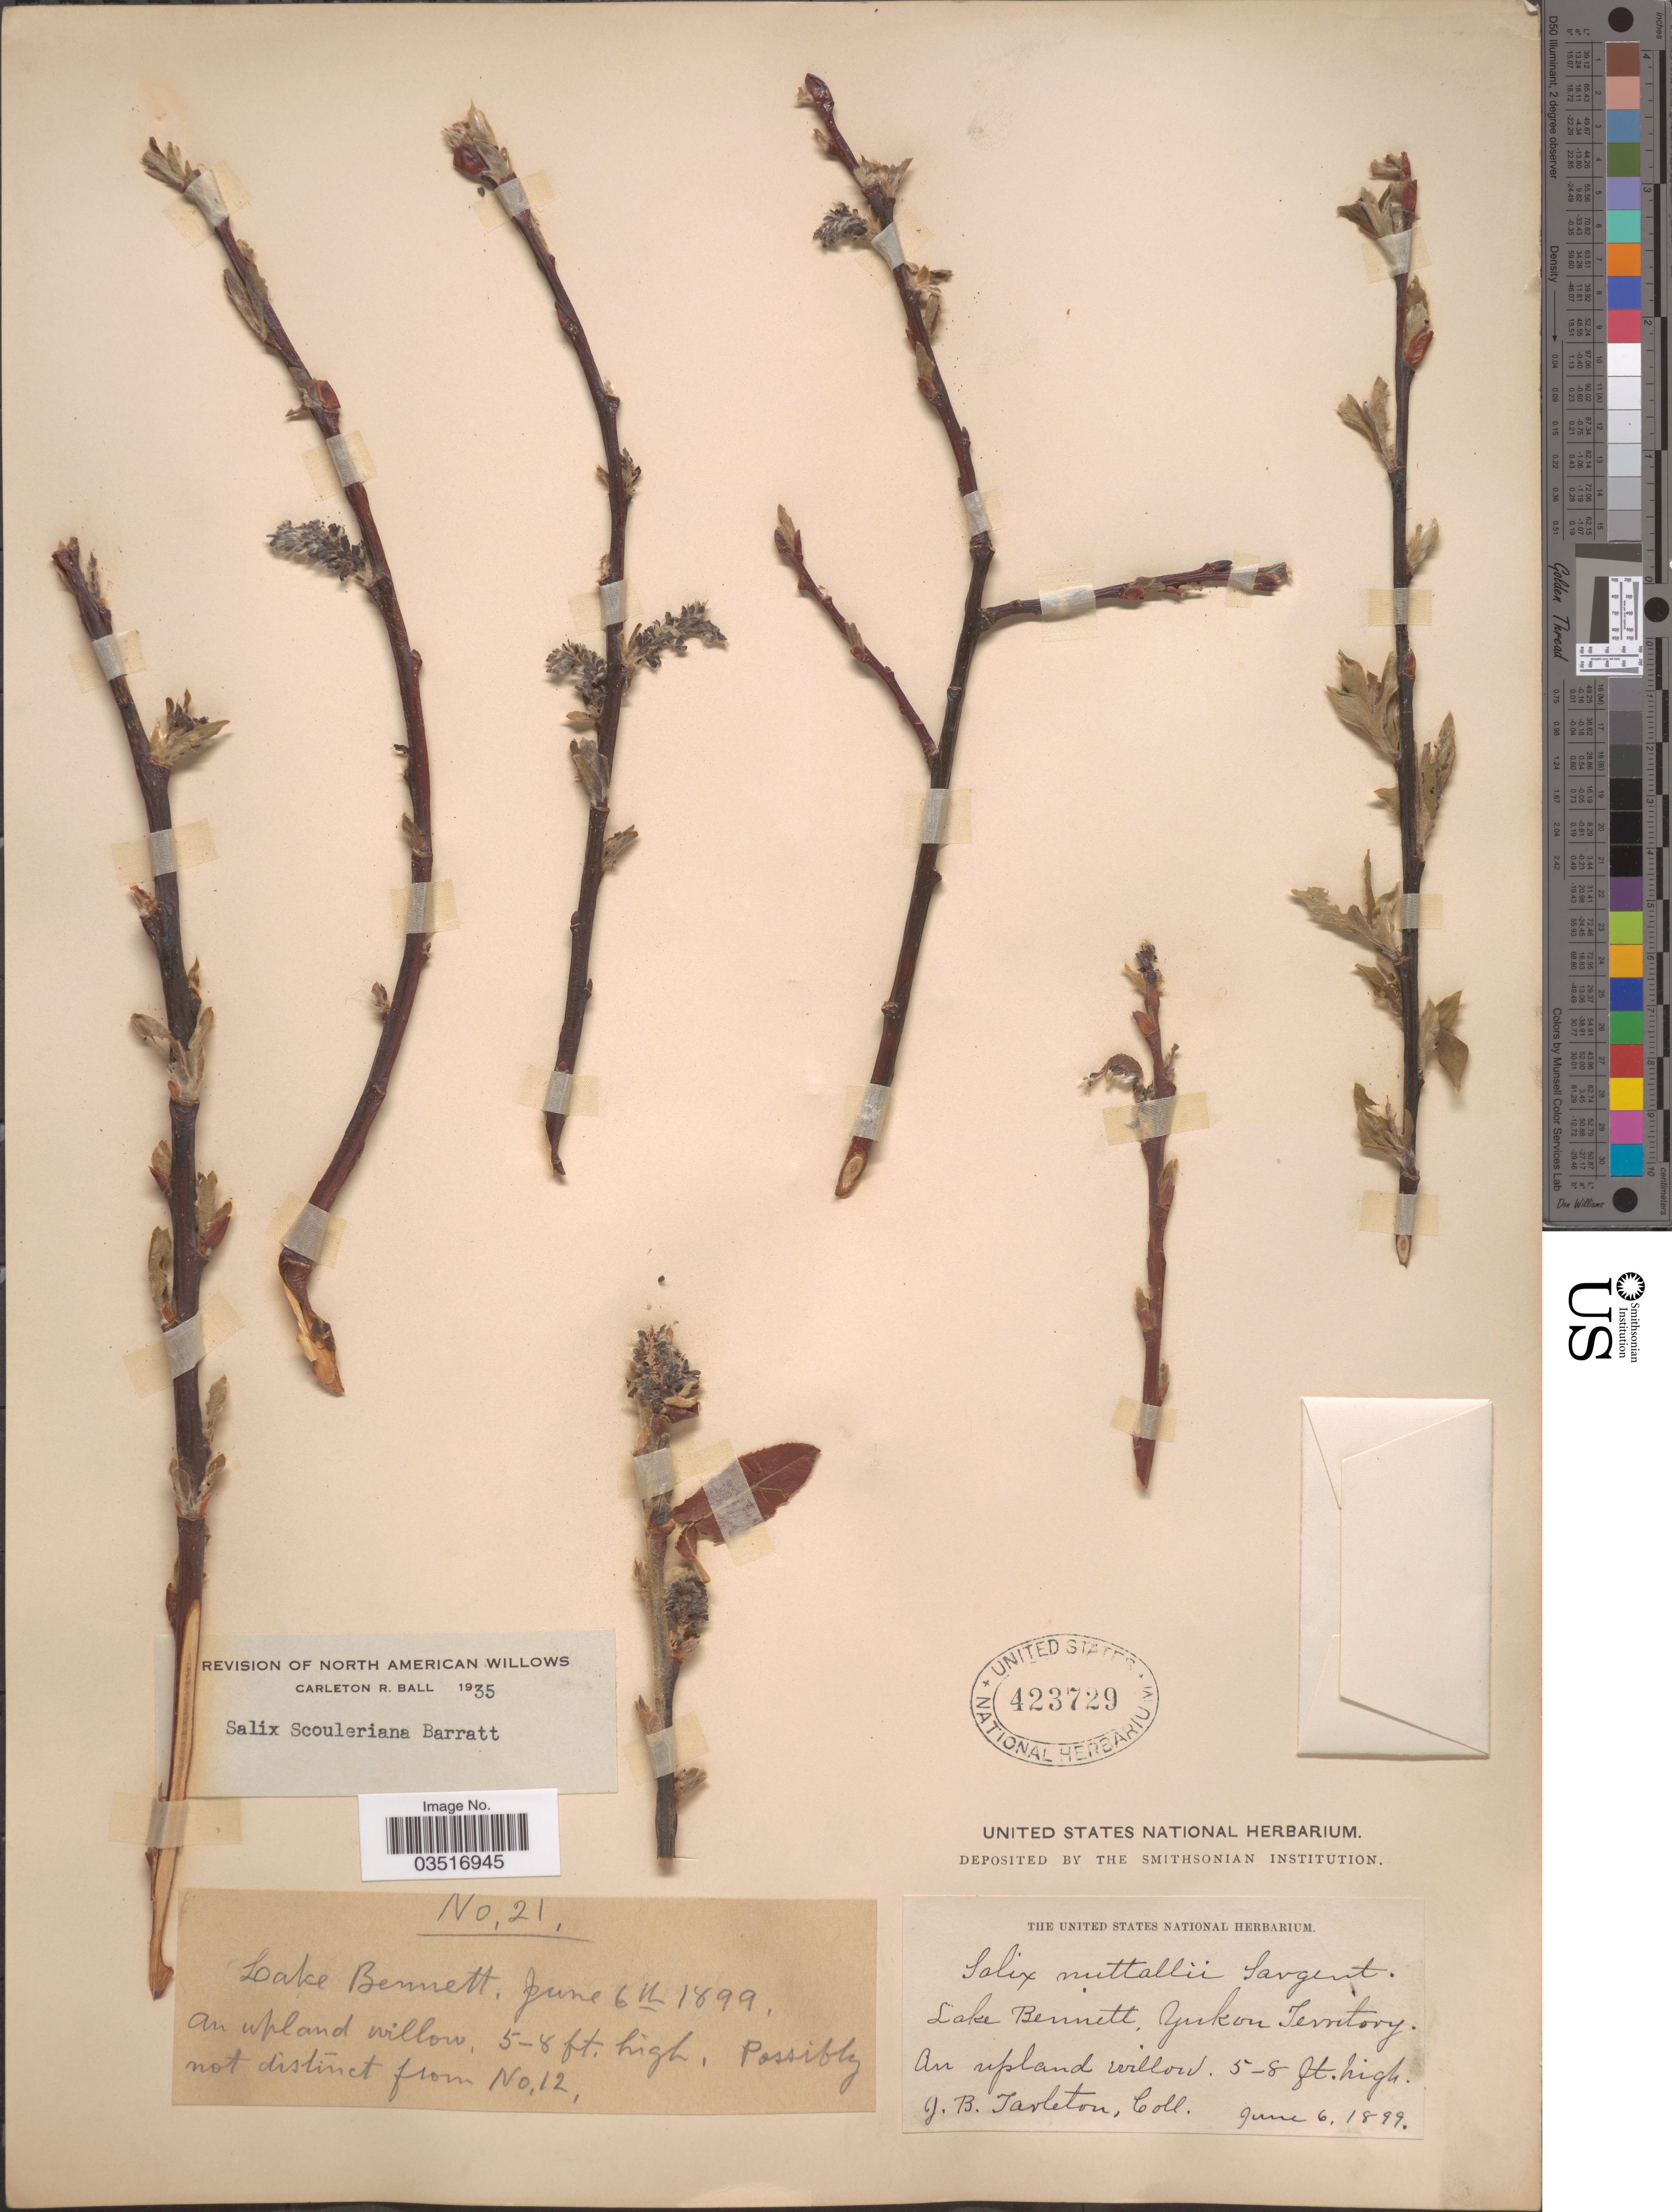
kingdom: Plantae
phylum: Tracheophyta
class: Magnoliopsida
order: Malpighiales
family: Salicaceae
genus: Salix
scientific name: Salix scouleriana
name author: Barratt ex Hook.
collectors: J. Tarleton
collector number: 21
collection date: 1899-06-06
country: Canada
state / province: Yukon Territory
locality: Lake Bennett.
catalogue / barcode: US 423729